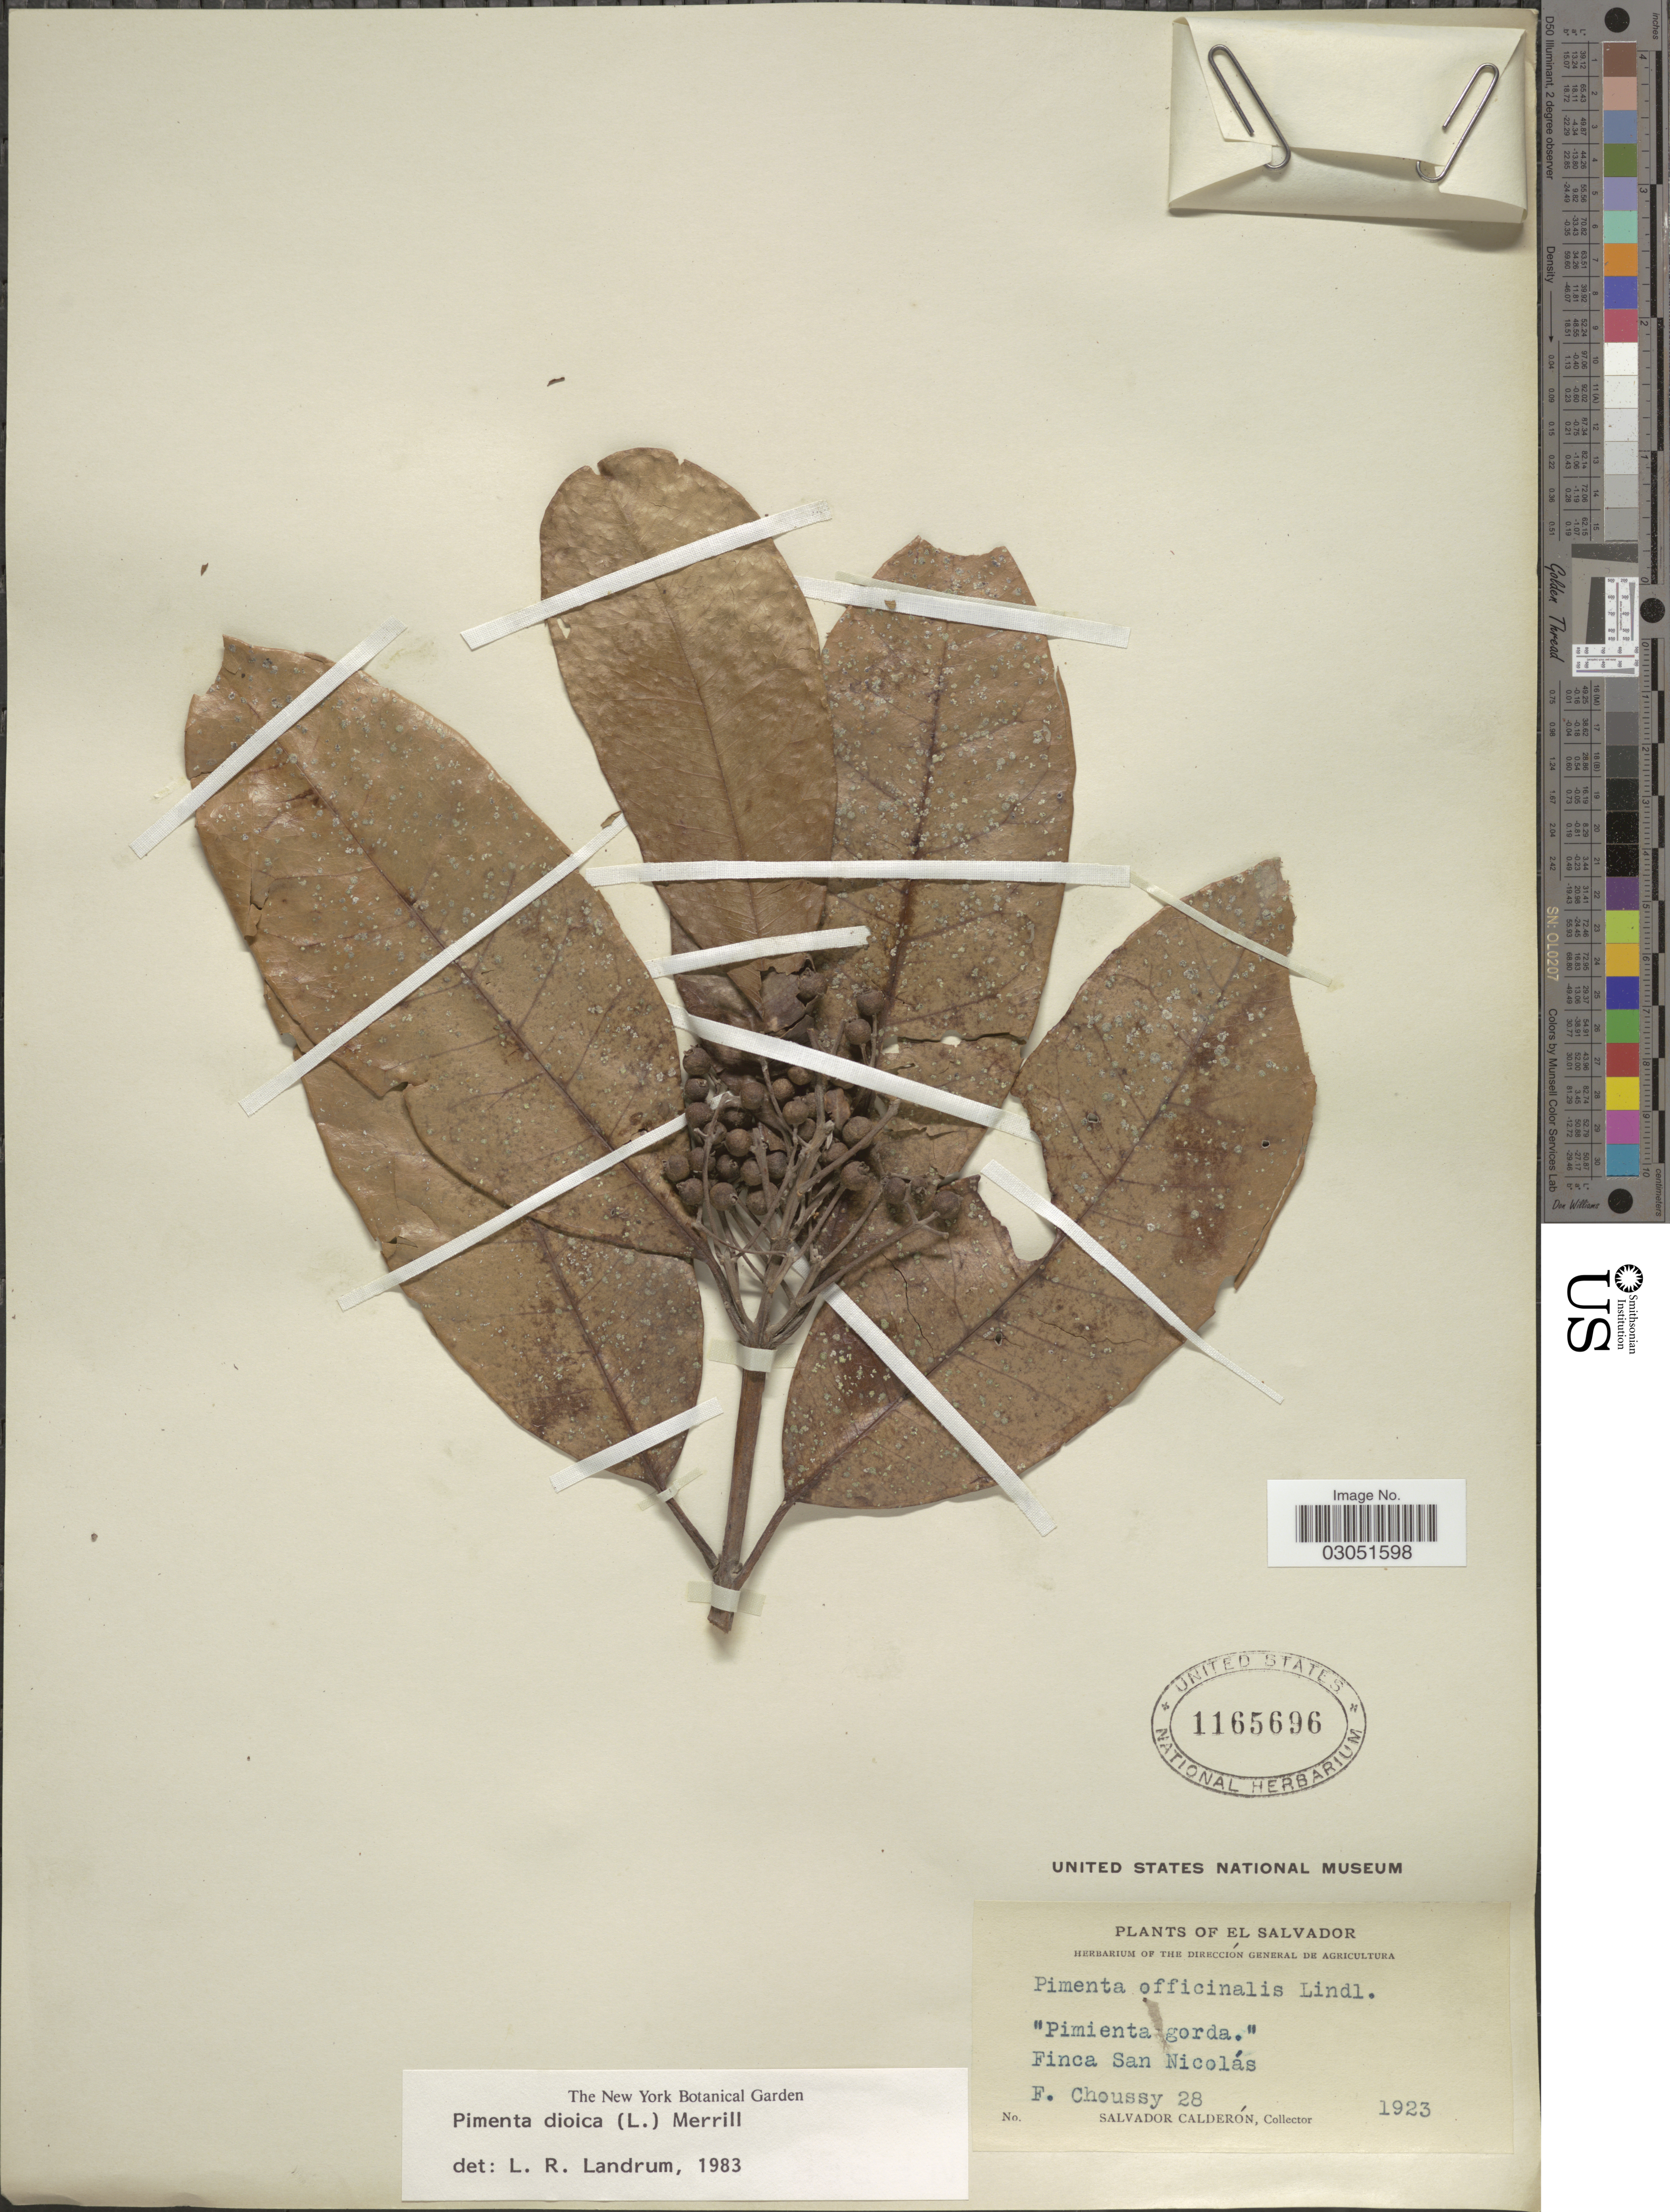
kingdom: Plantae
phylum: Tracheophyta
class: Magnoliopsida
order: Myrtales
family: Myrtaceae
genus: Pimenta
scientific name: Pimenta dioica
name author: (L.) Merr.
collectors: S. Calderón & F. Choussy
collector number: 28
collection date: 1923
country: El Salvador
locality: Finca San Nicolás.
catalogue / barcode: US 1165696